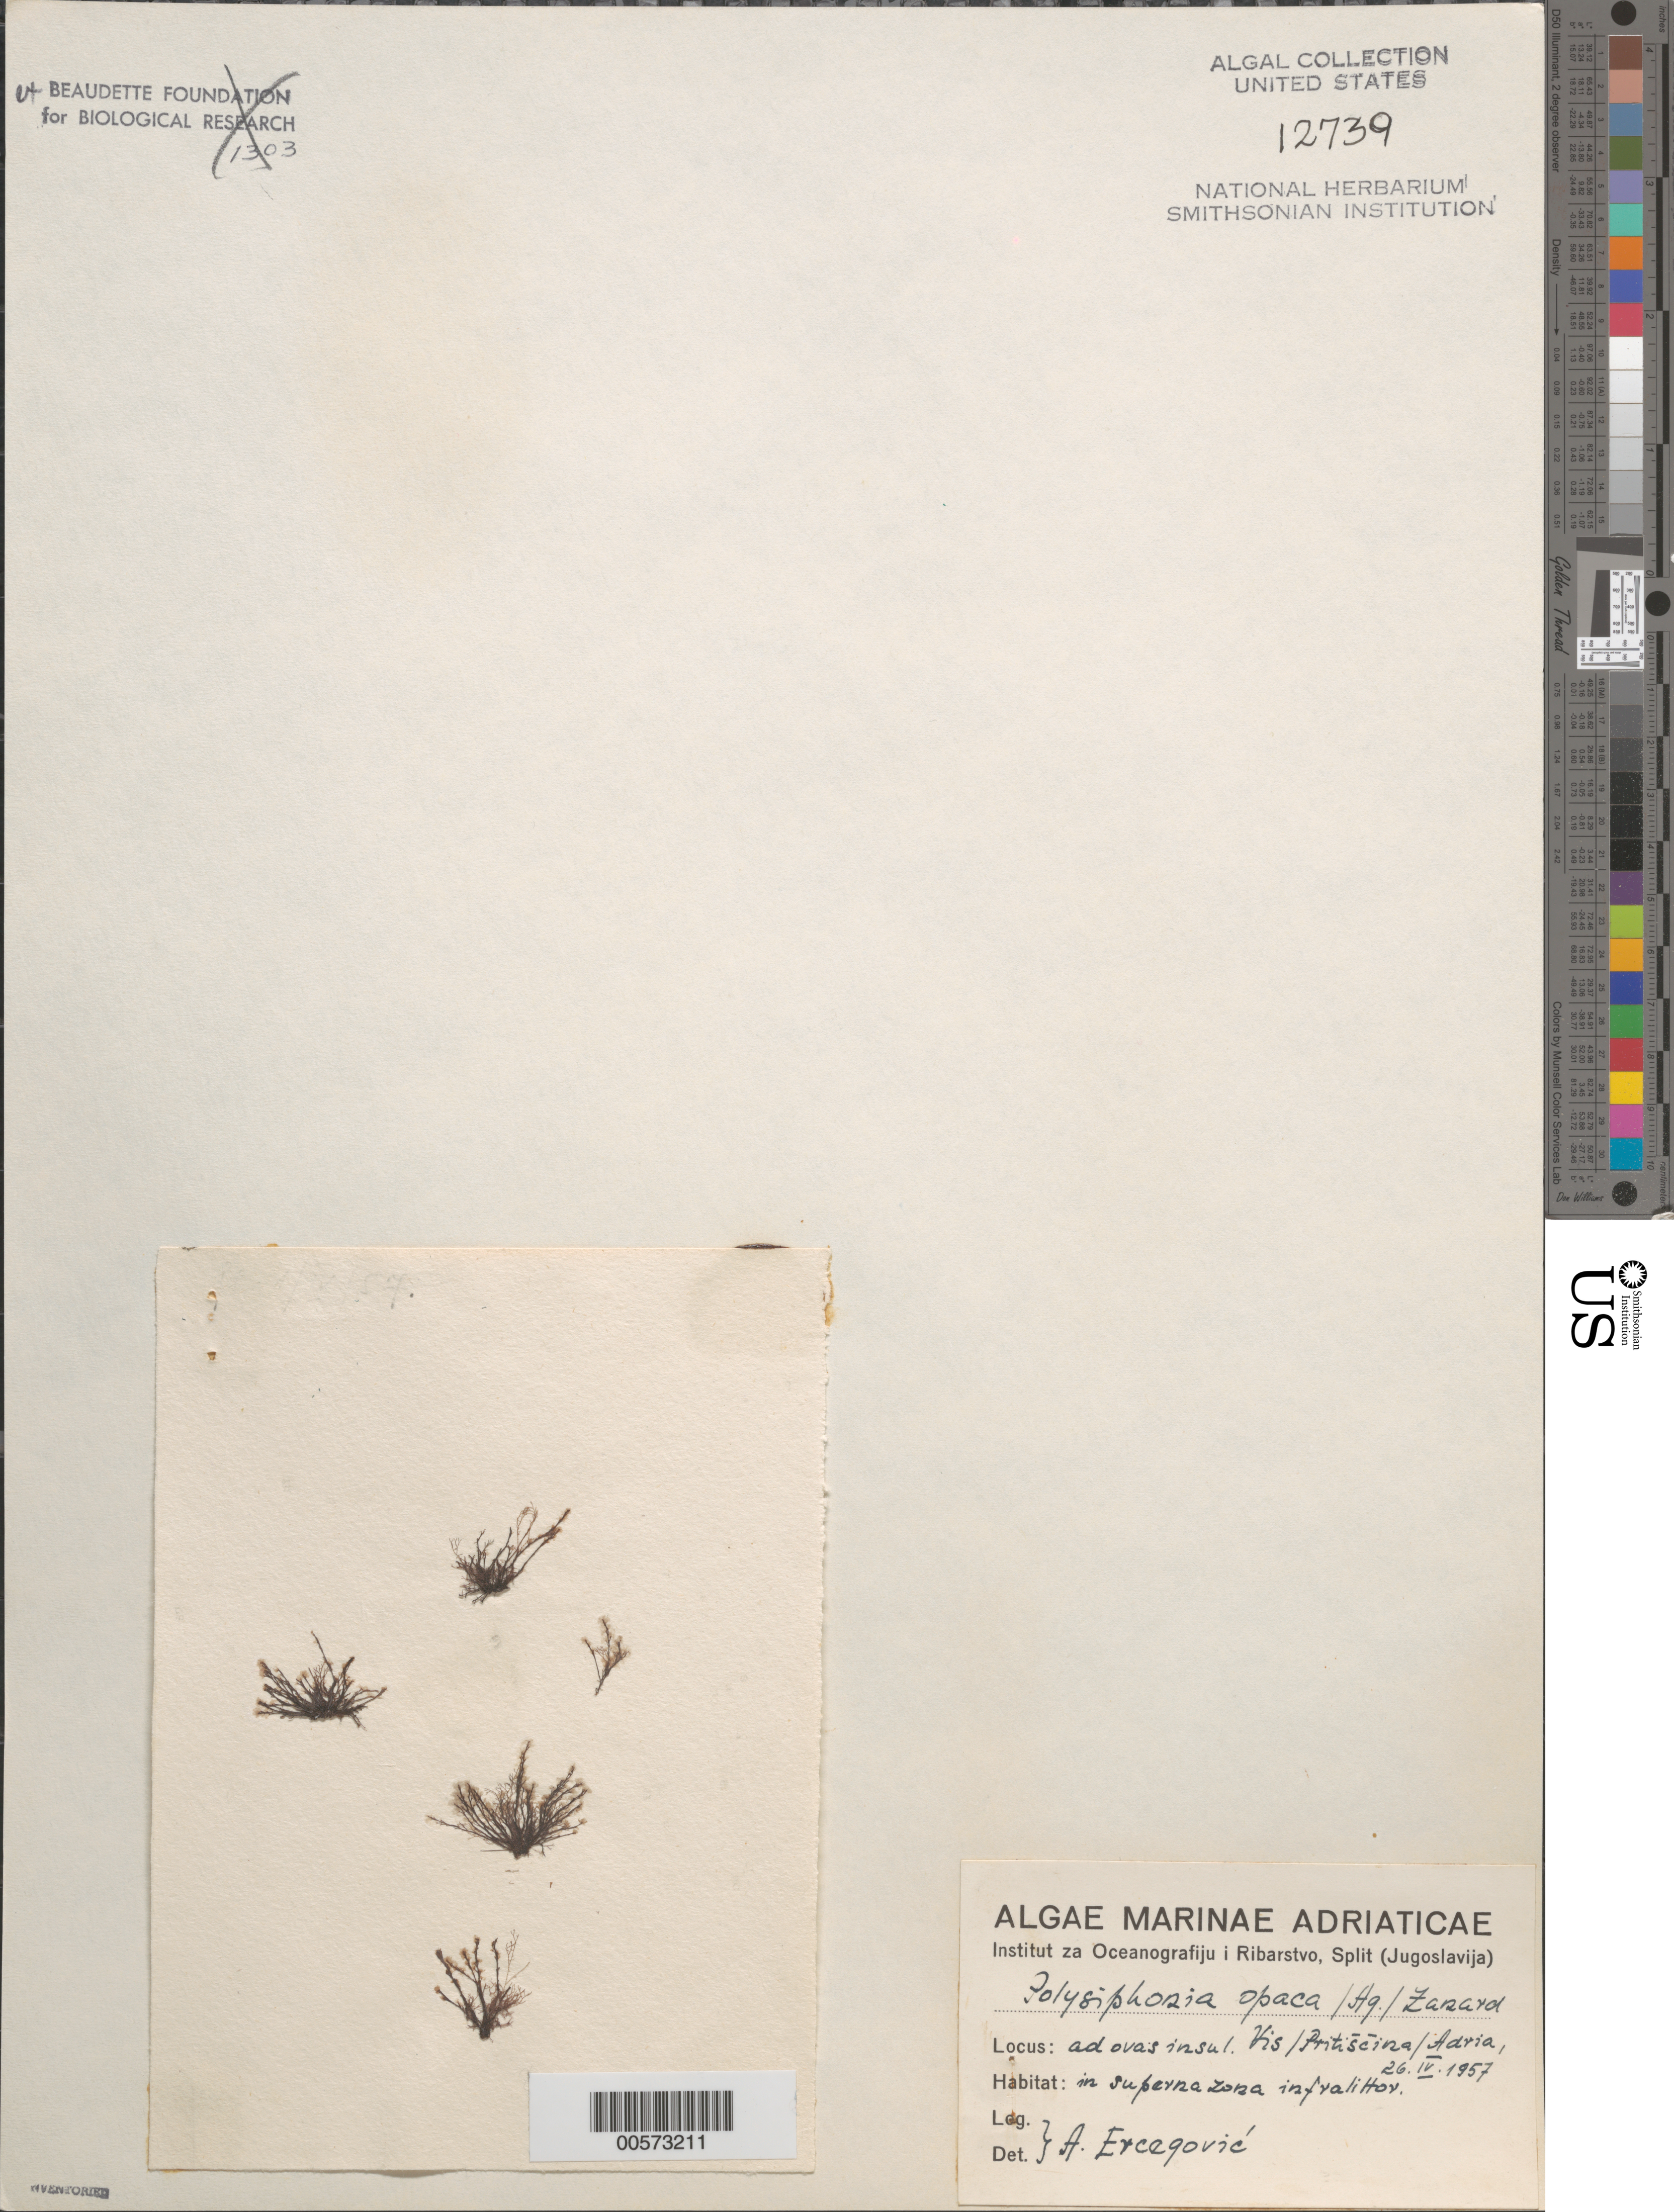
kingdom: Plantae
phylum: Rhodophyta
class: Florideophyceae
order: Ceramiales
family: Rhodomelaceae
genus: Polysiphonia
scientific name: Polysiphonia opaca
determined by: Ercegovic, A.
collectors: A. Ercegovic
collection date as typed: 26 Apr 1957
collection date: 1957-04-26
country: Croatia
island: Vis Island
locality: Pritiscina, Adriatic Sea (Adria)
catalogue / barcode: US 12739